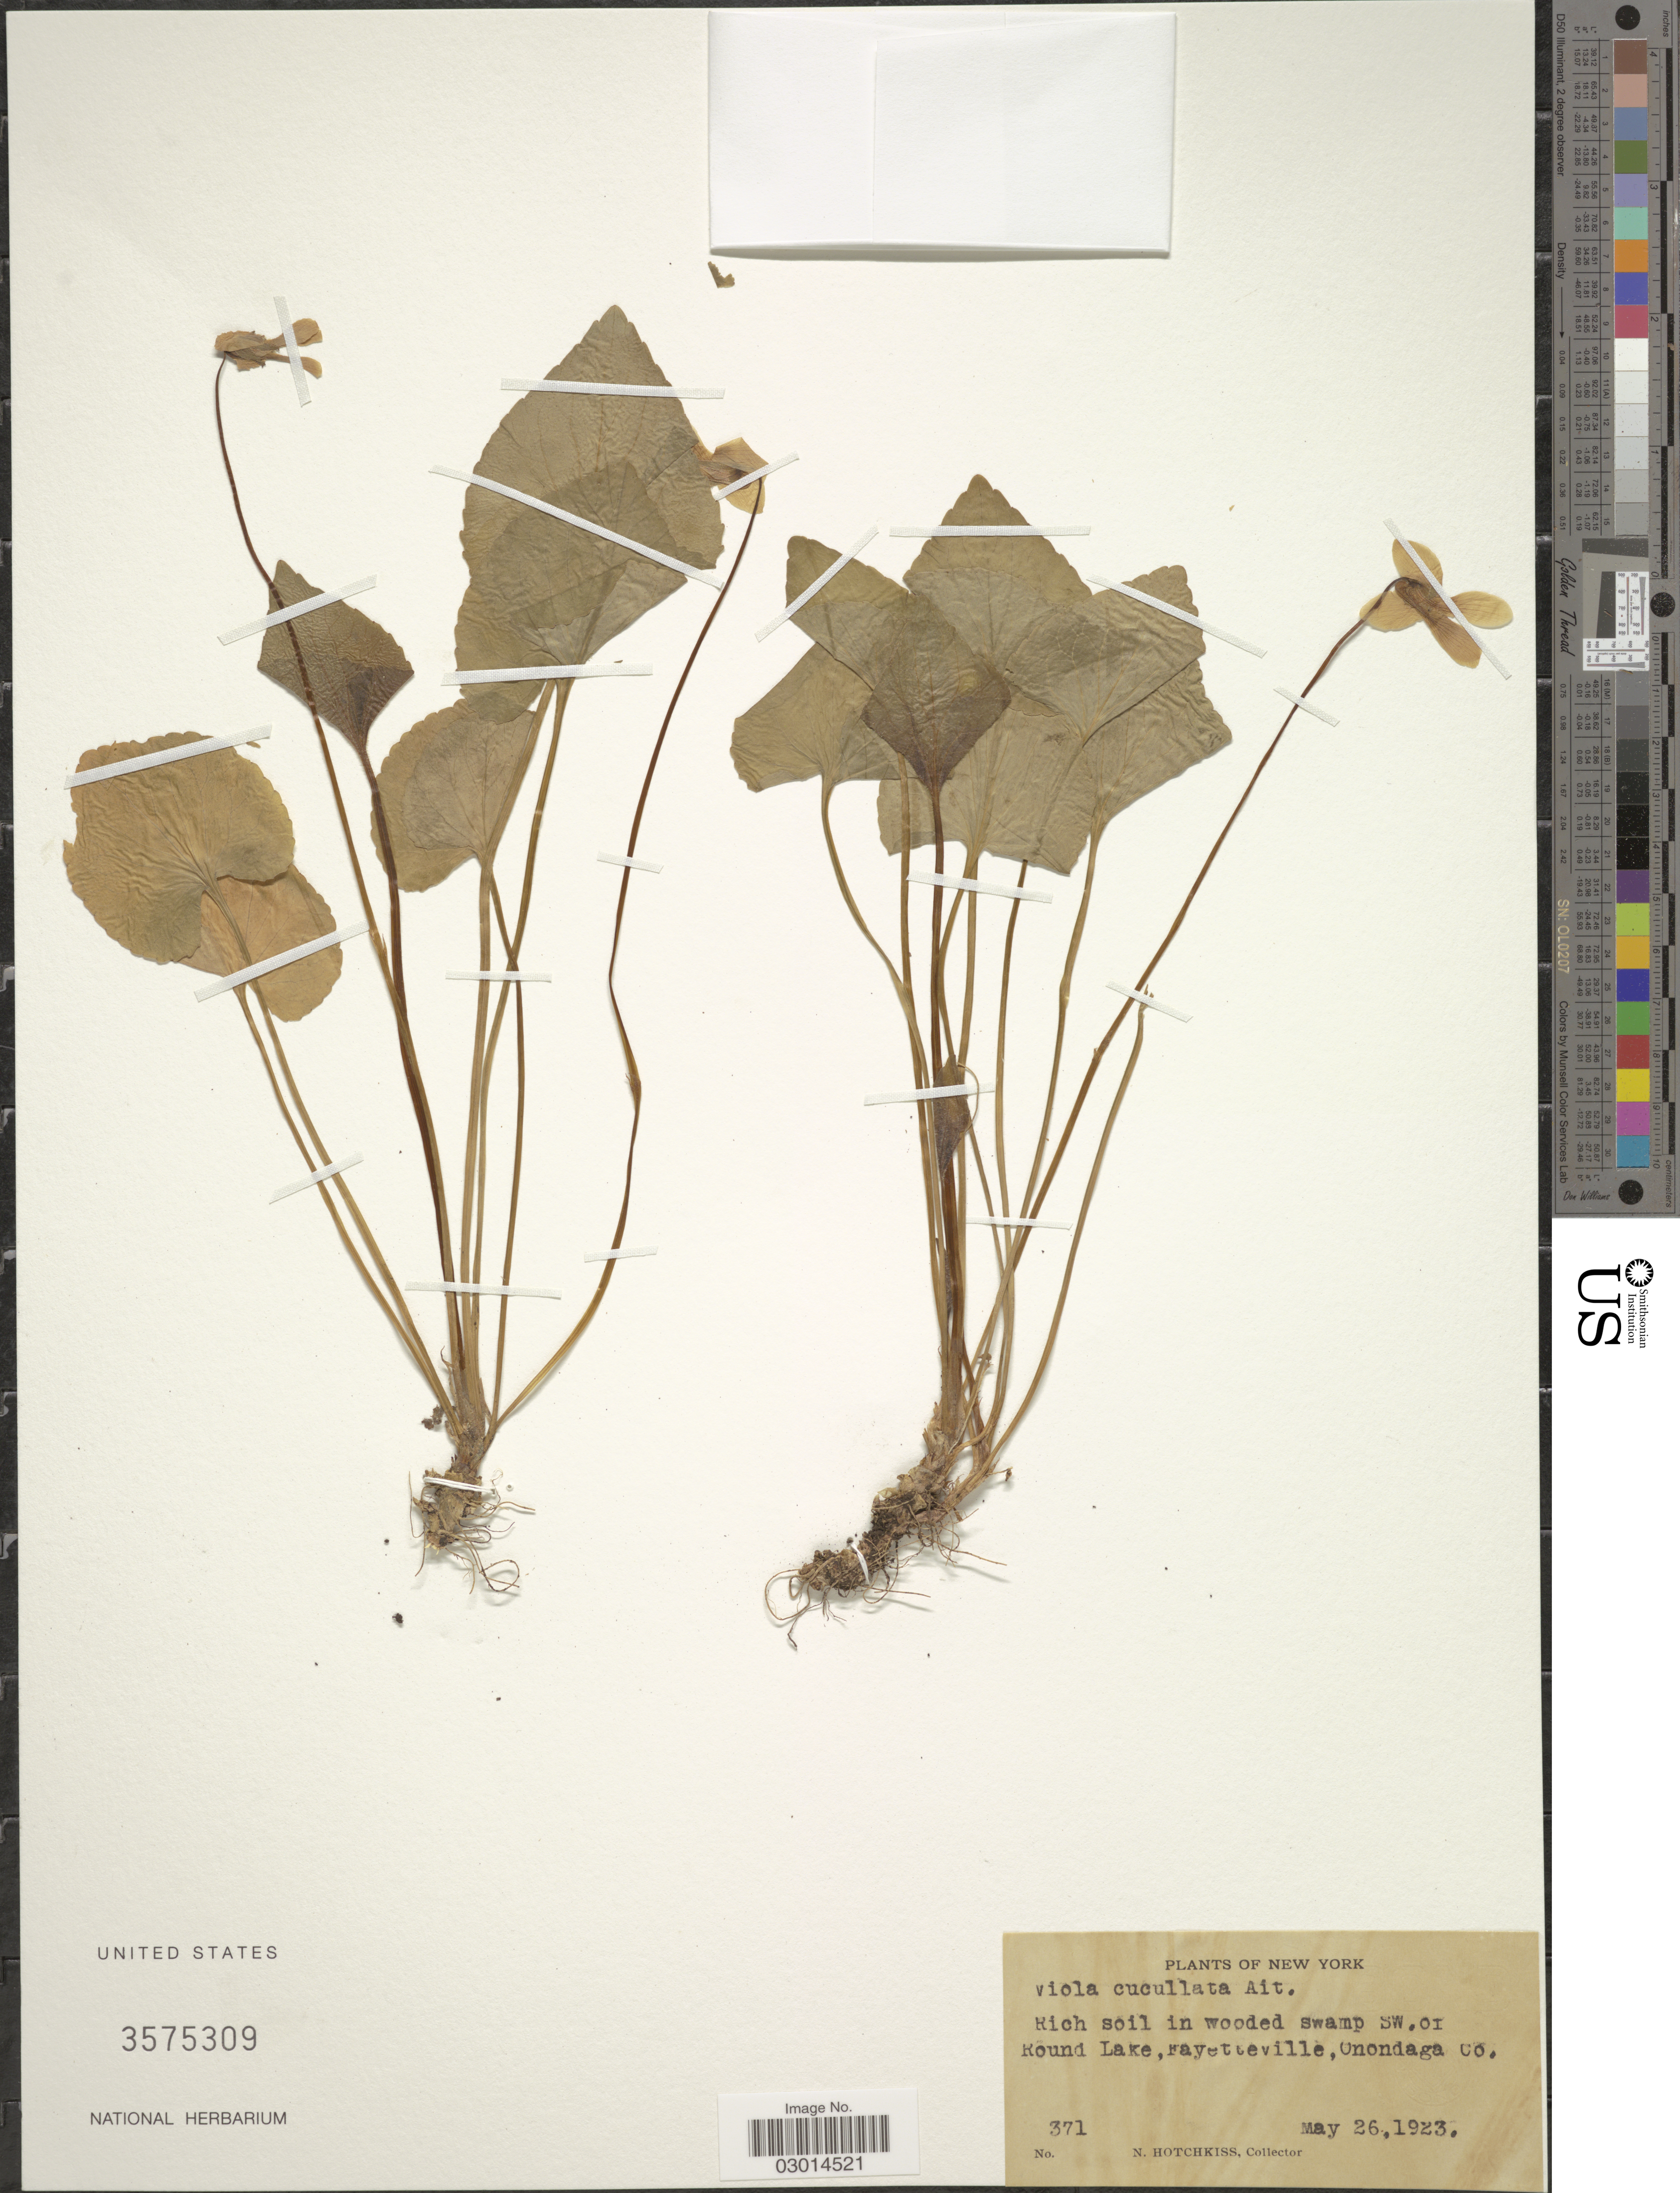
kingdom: Plantae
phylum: Tracheophyta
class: Magnoliopsida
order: Malpighiales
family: Violaceae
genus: Viola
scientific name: Viola cucullata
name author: Aiton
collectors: N. Hotchkiss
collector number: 371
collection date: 1923-05-26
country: United States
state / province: New York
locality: Rich soil in wooded swamp SW. of Round Lake, Fayetteville, Onondaga Co.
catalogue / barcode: US 3575309